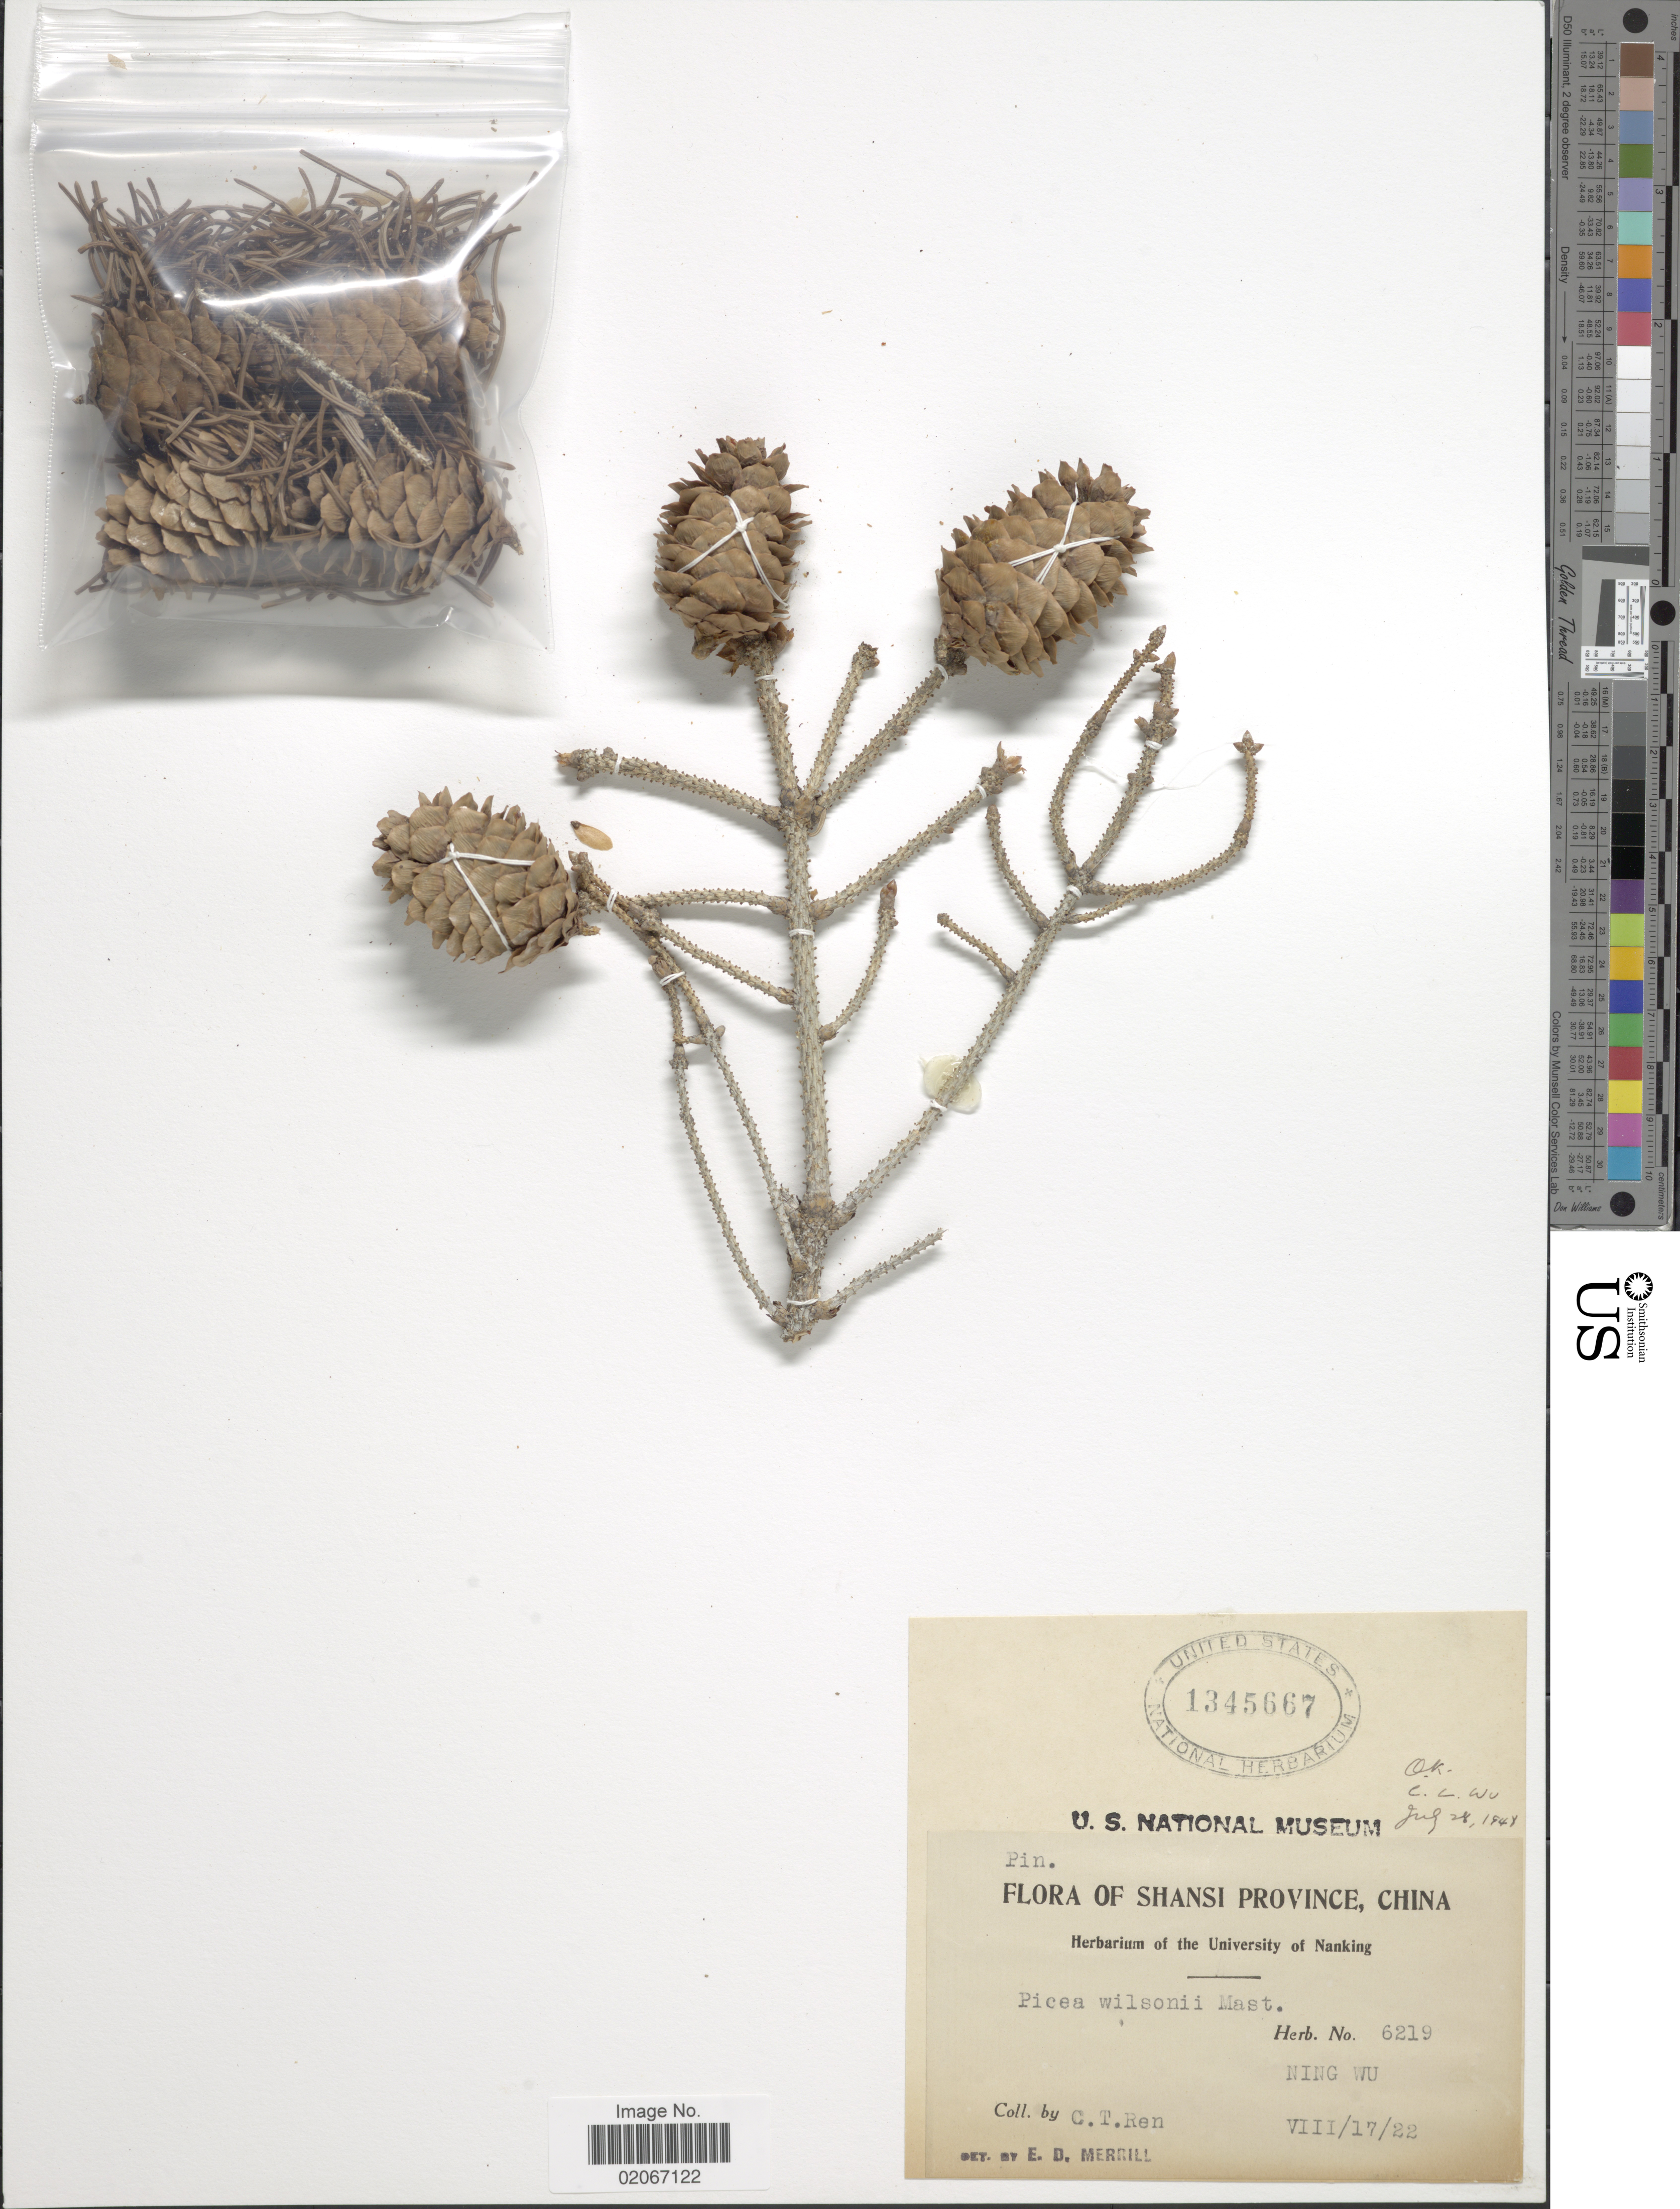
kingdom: Plantae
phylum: Tracheophyta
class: Pinopsida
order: Pinales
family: Pinaceae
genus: Picea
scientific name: Picea wilsonii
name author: Mast.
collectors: C. Ren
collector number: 6219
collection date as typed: Transcribed d/m/y: 17/8/22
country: China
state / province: Shanxi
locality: Shansi Province, Ning Wu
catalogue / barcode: US 1345667